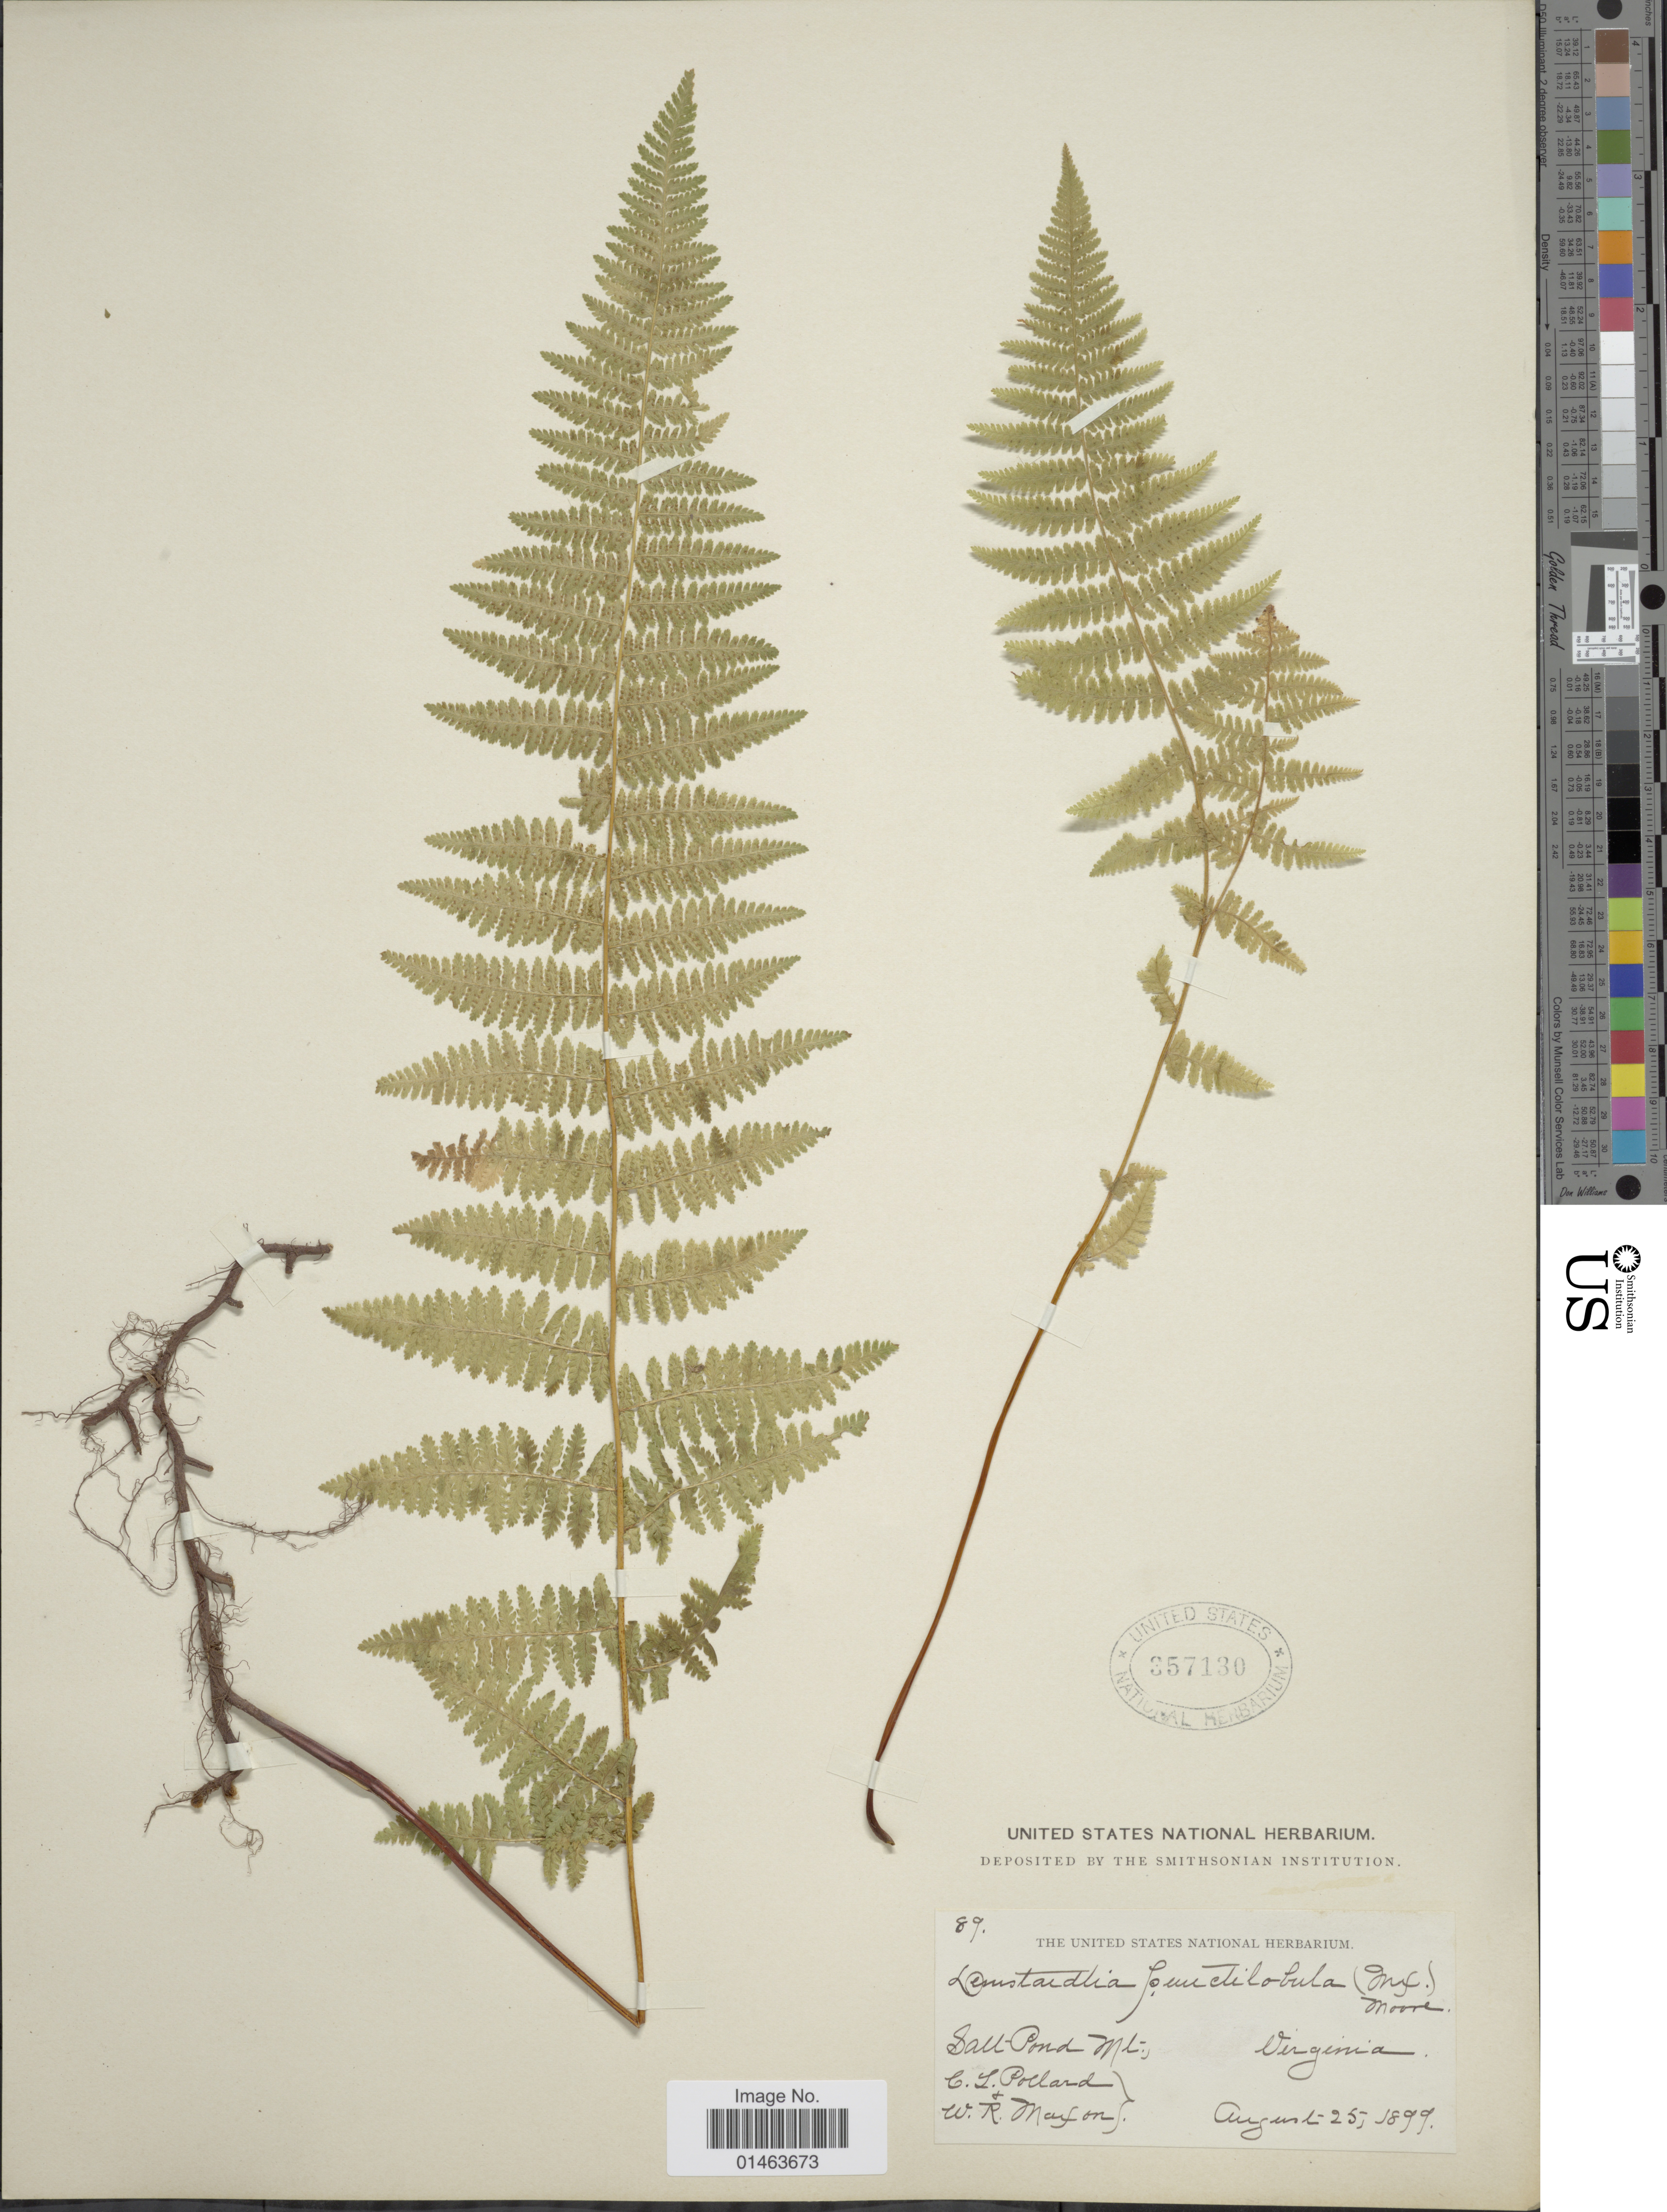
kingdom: Plantae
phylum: Tracheophyta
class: Polypodiopsida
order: Polypodiales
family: Dennstaedtiaceae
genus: Dennstaedtia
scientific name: Dennstaedtia punctilobula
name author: (Michx.) T. Moore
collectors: C. L. Pollard & W. R. Maxon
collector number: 89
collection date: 1899-08-25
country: United States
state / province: Virginia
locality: Sall-Pond Mt.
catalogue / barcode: US 357130